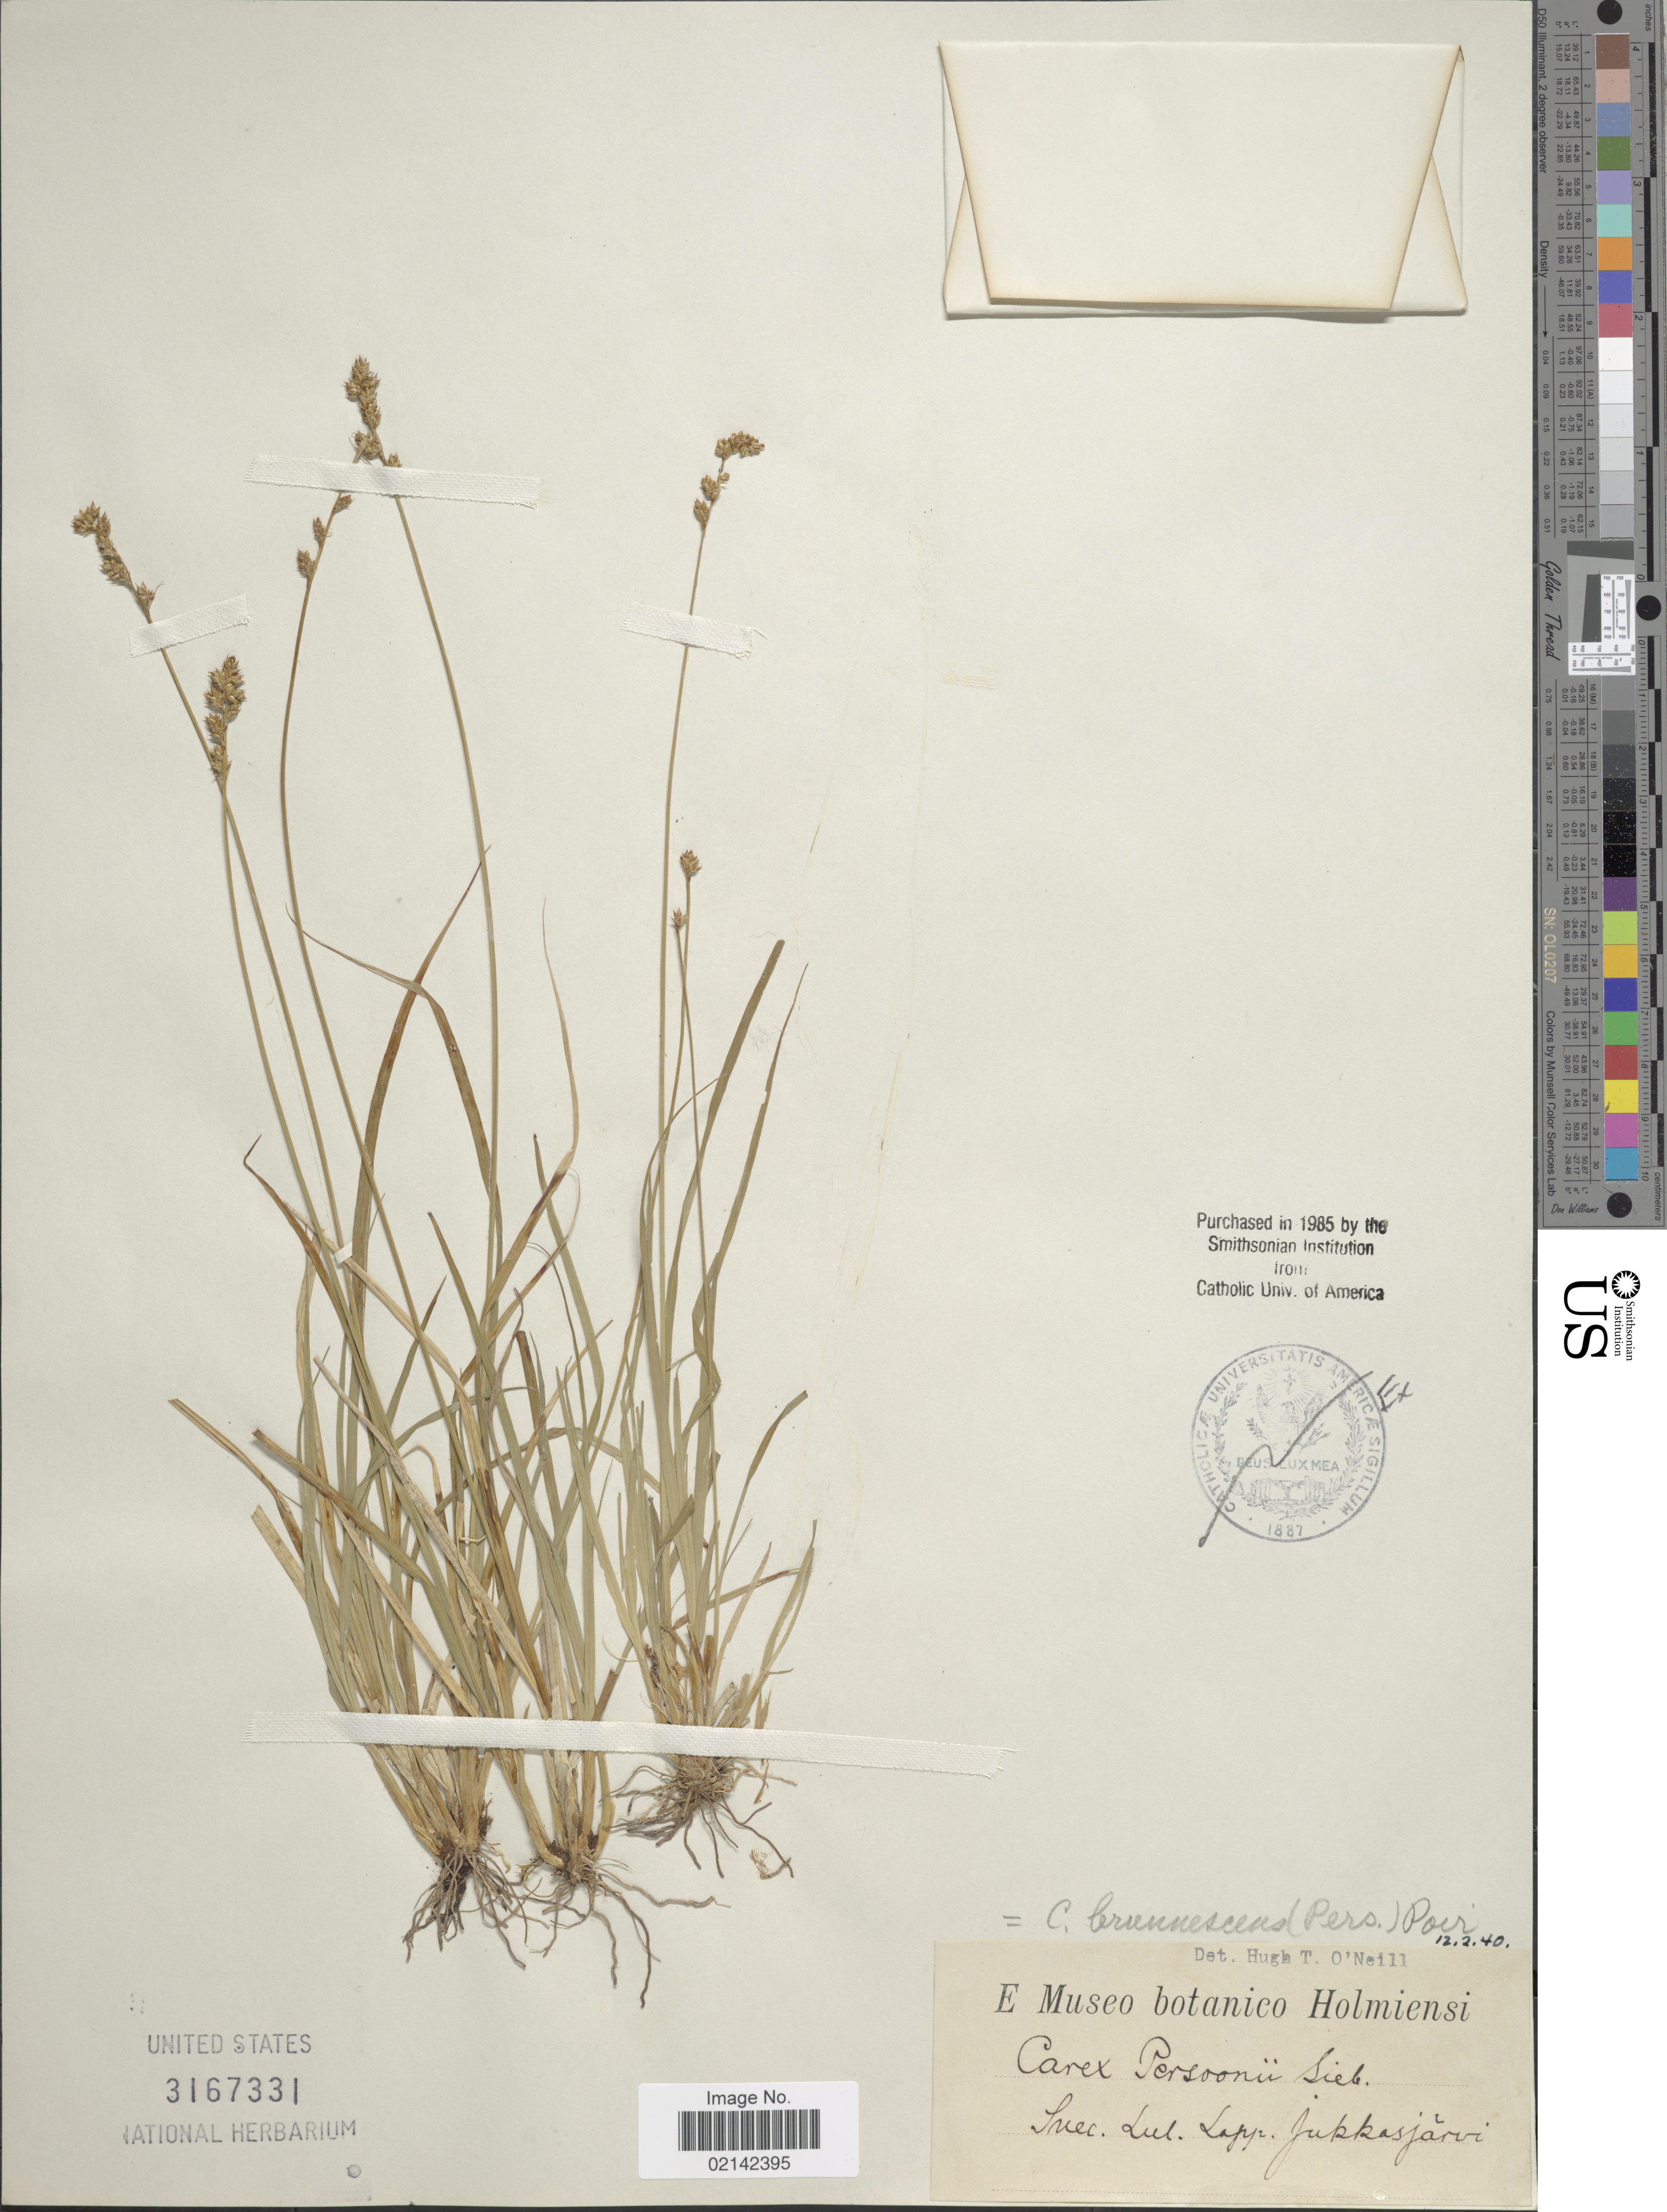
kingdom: Plantae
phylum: Tracheophyta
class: Liliopsida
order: Poales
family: Cyperaceae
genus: Carex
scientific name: Carex brunnescens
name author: (Pers.) Poir.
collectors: ex Museo botan. Holmiensi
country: Sweden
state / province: Norrbotten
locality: Suec. Lul. Lapp. Jukkasjarvi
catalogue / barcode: US 3167331